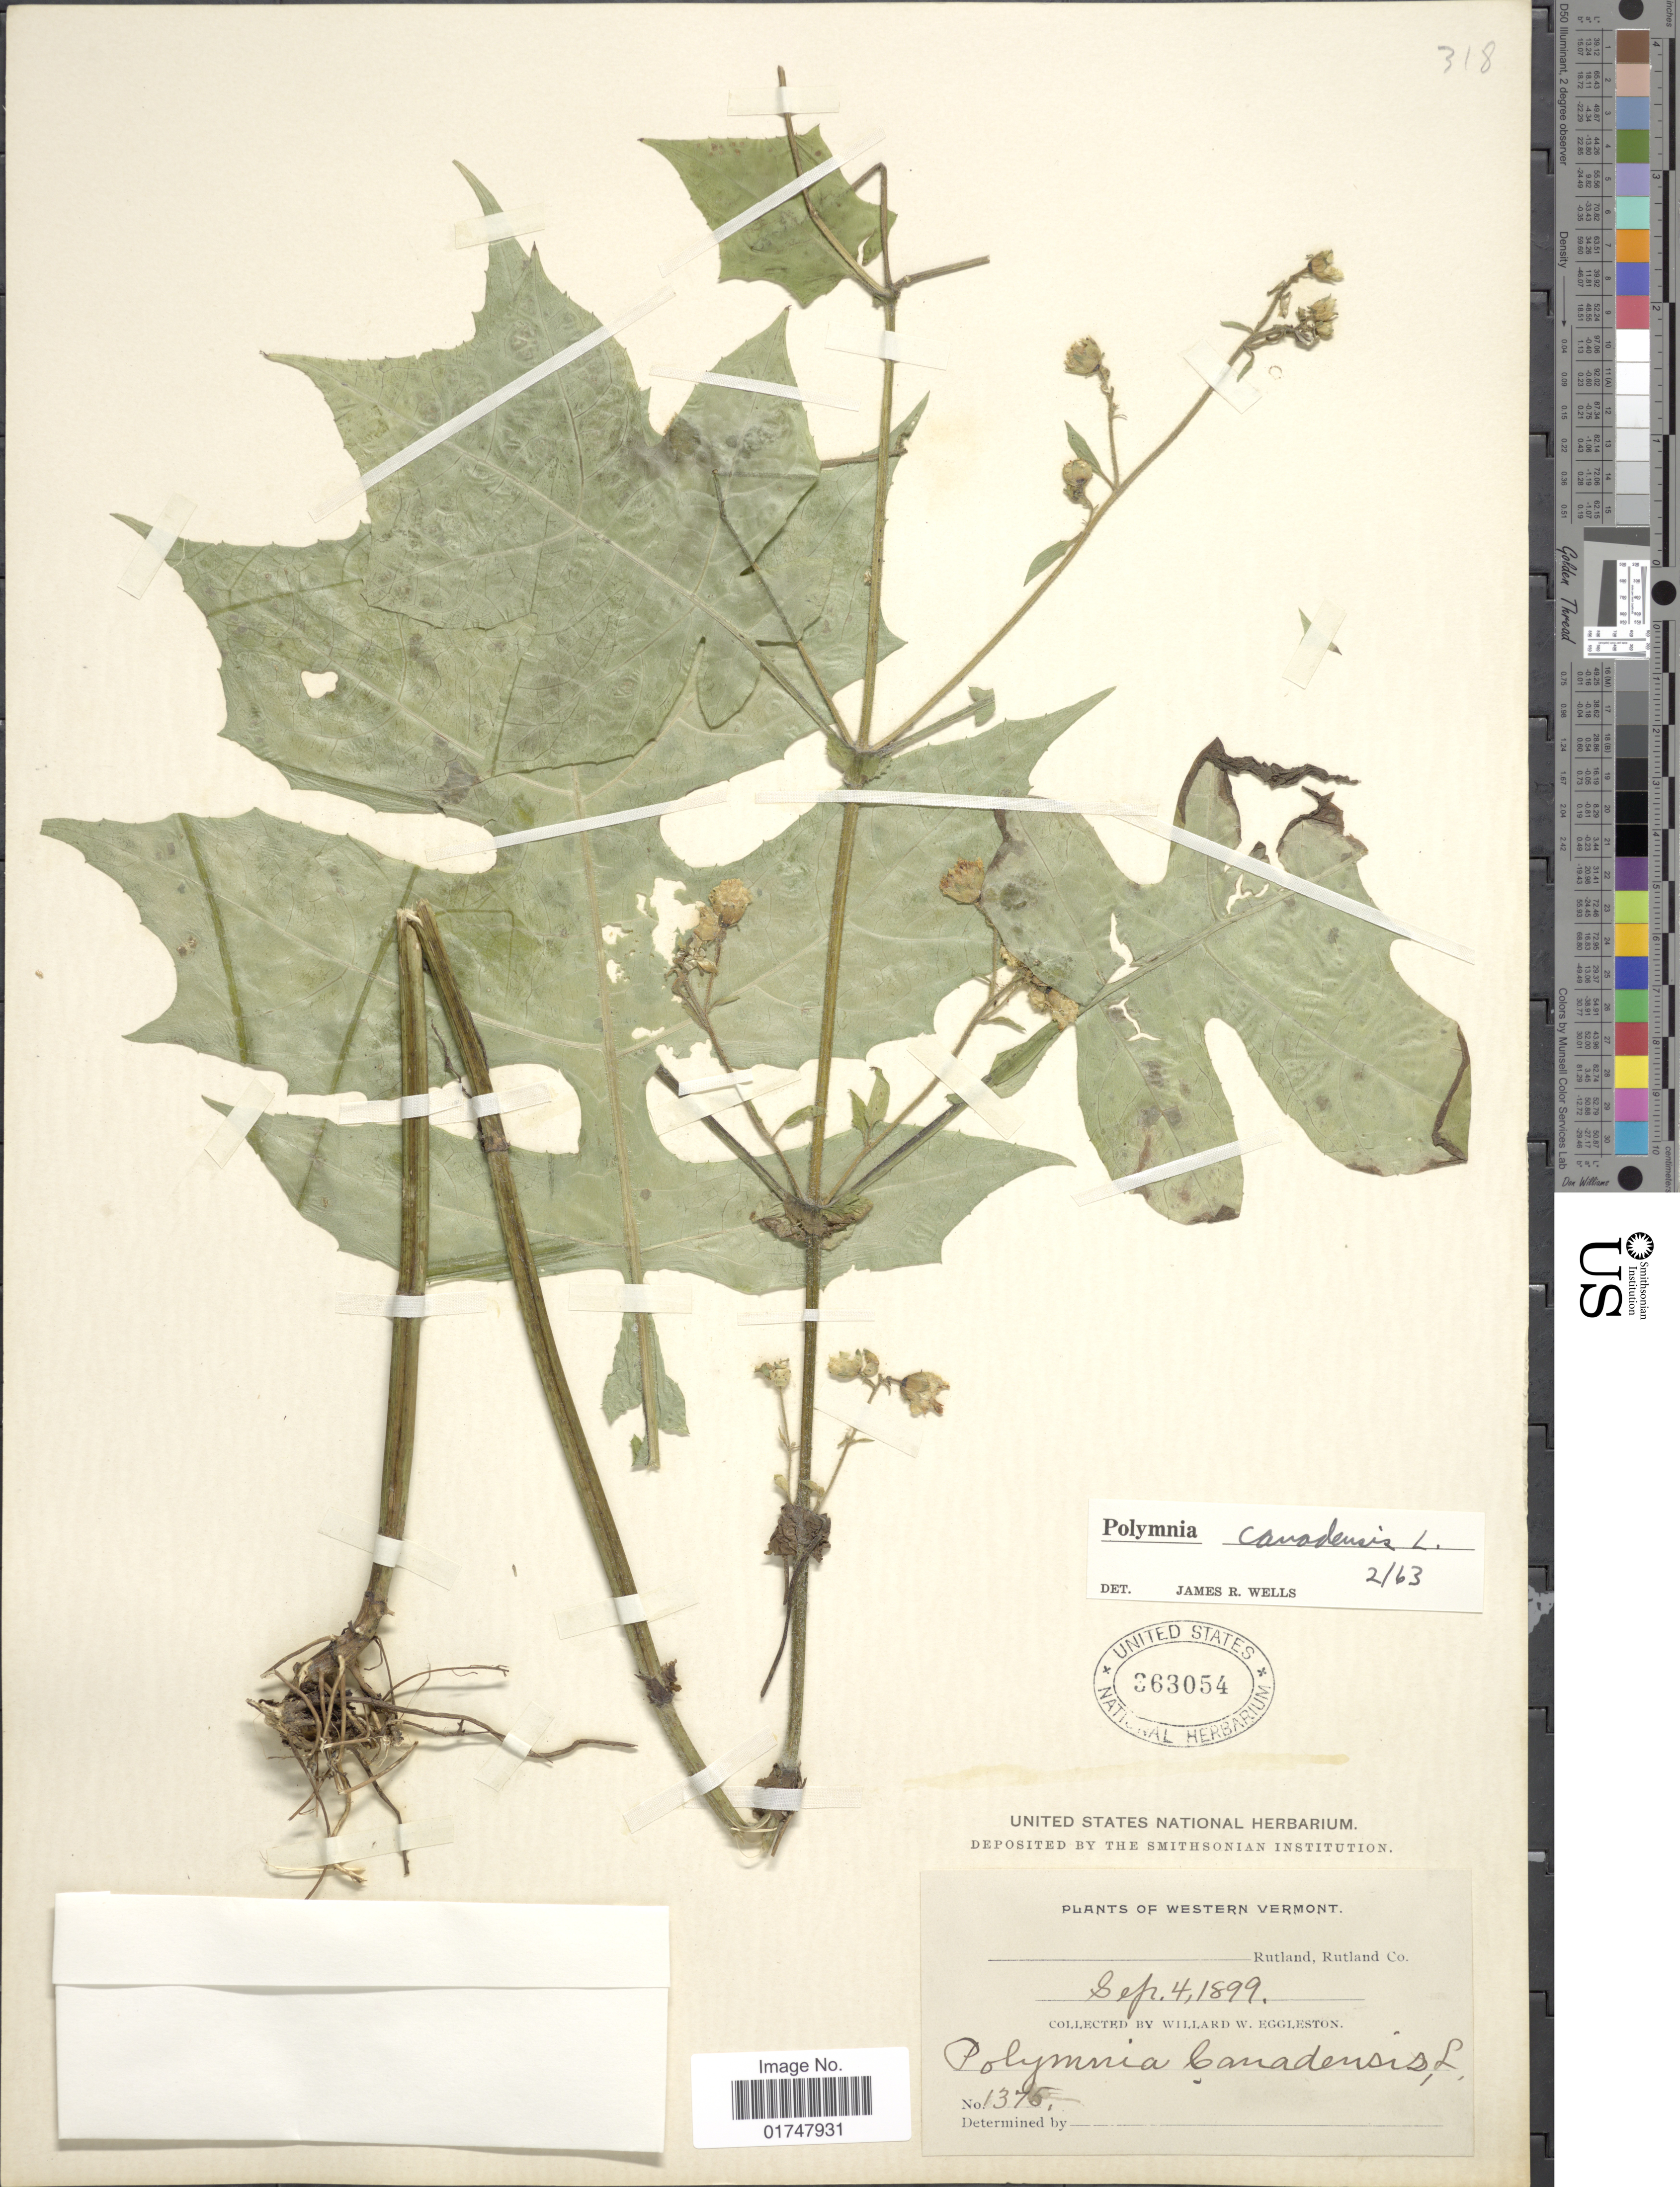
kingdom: Plantae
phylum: Tracheophyta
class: Magnoliopsida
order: Asterales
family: Asteraceae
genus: Polymnia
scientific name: Polymnia canadensis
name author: L.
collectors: W. W. Eggleston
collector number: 1375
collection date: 1899-09-04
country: United States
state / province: Vermont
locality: Western Vermont, Rutland, Rutland County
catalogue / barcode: US 363054